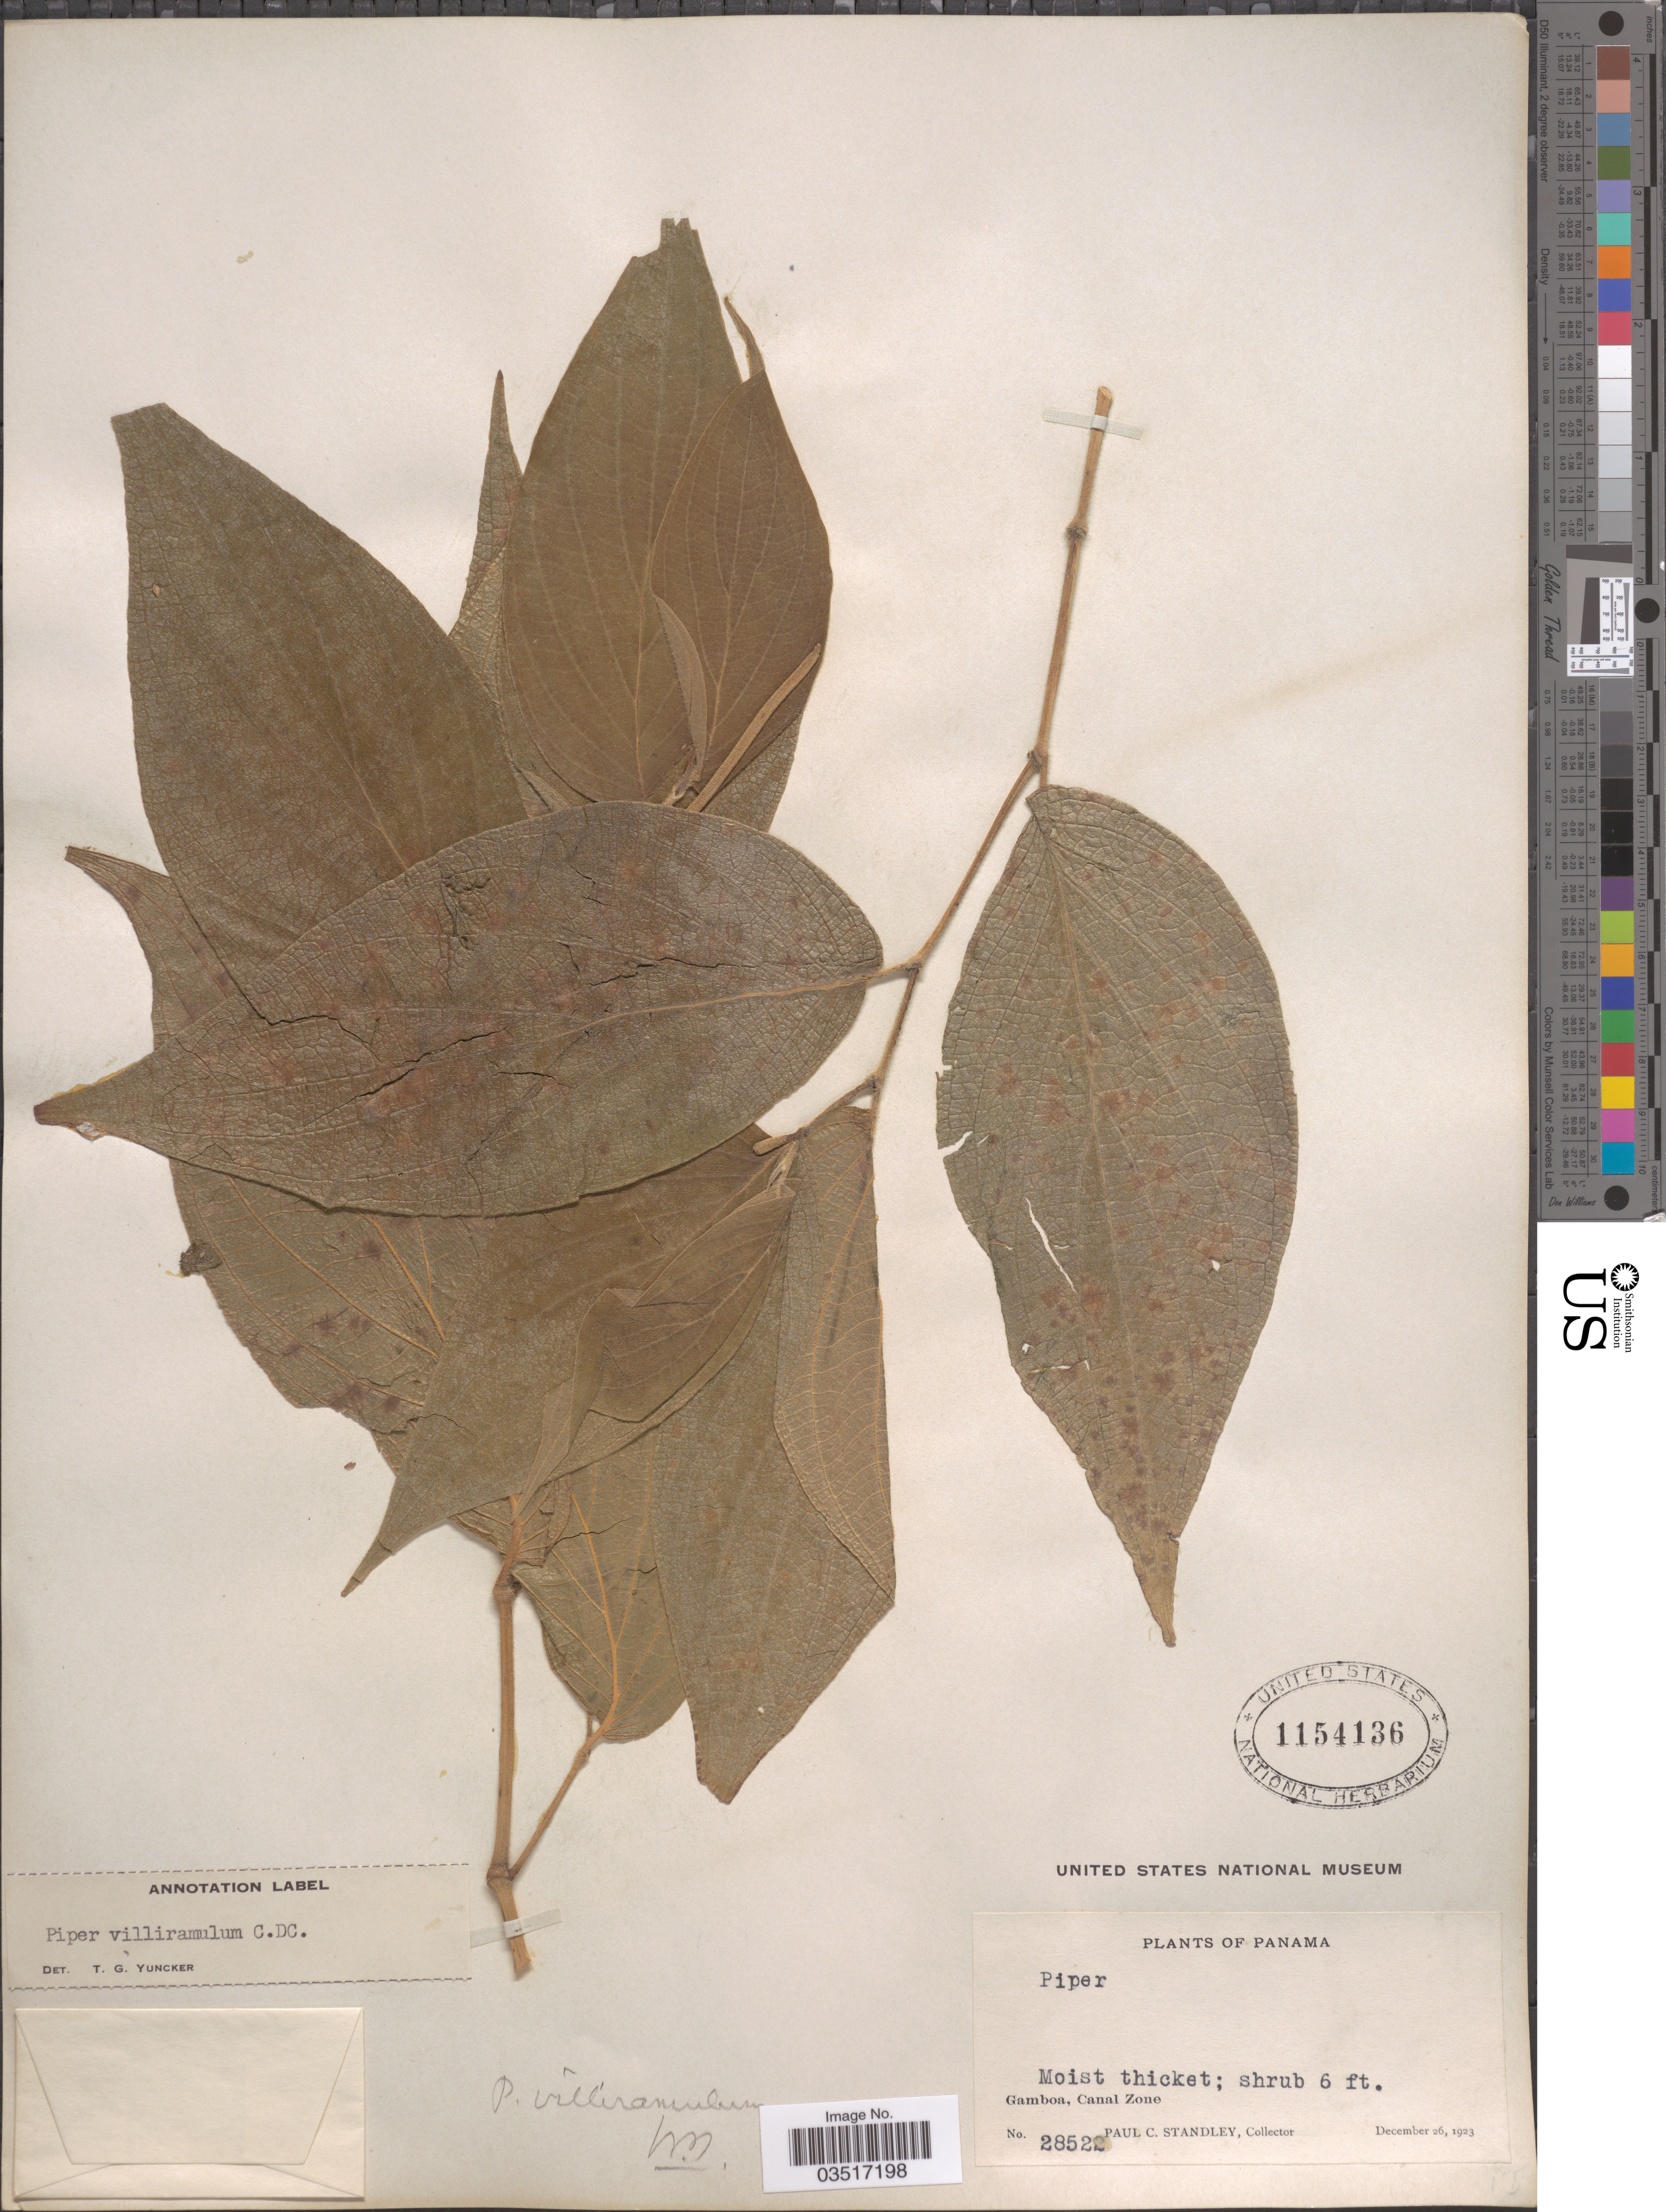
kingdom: Plantae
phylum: Tracheophyta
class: Magnoliopsida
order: Piperales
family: Piperaceae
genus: Piper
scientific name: Piper villiramulum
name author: C. DC.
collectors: P. C. Standley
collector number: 28522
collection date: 1923-12-26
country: Panama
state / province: Colón / Panamá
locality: Gamboa, Canal Zone.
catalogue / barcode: US 1154136